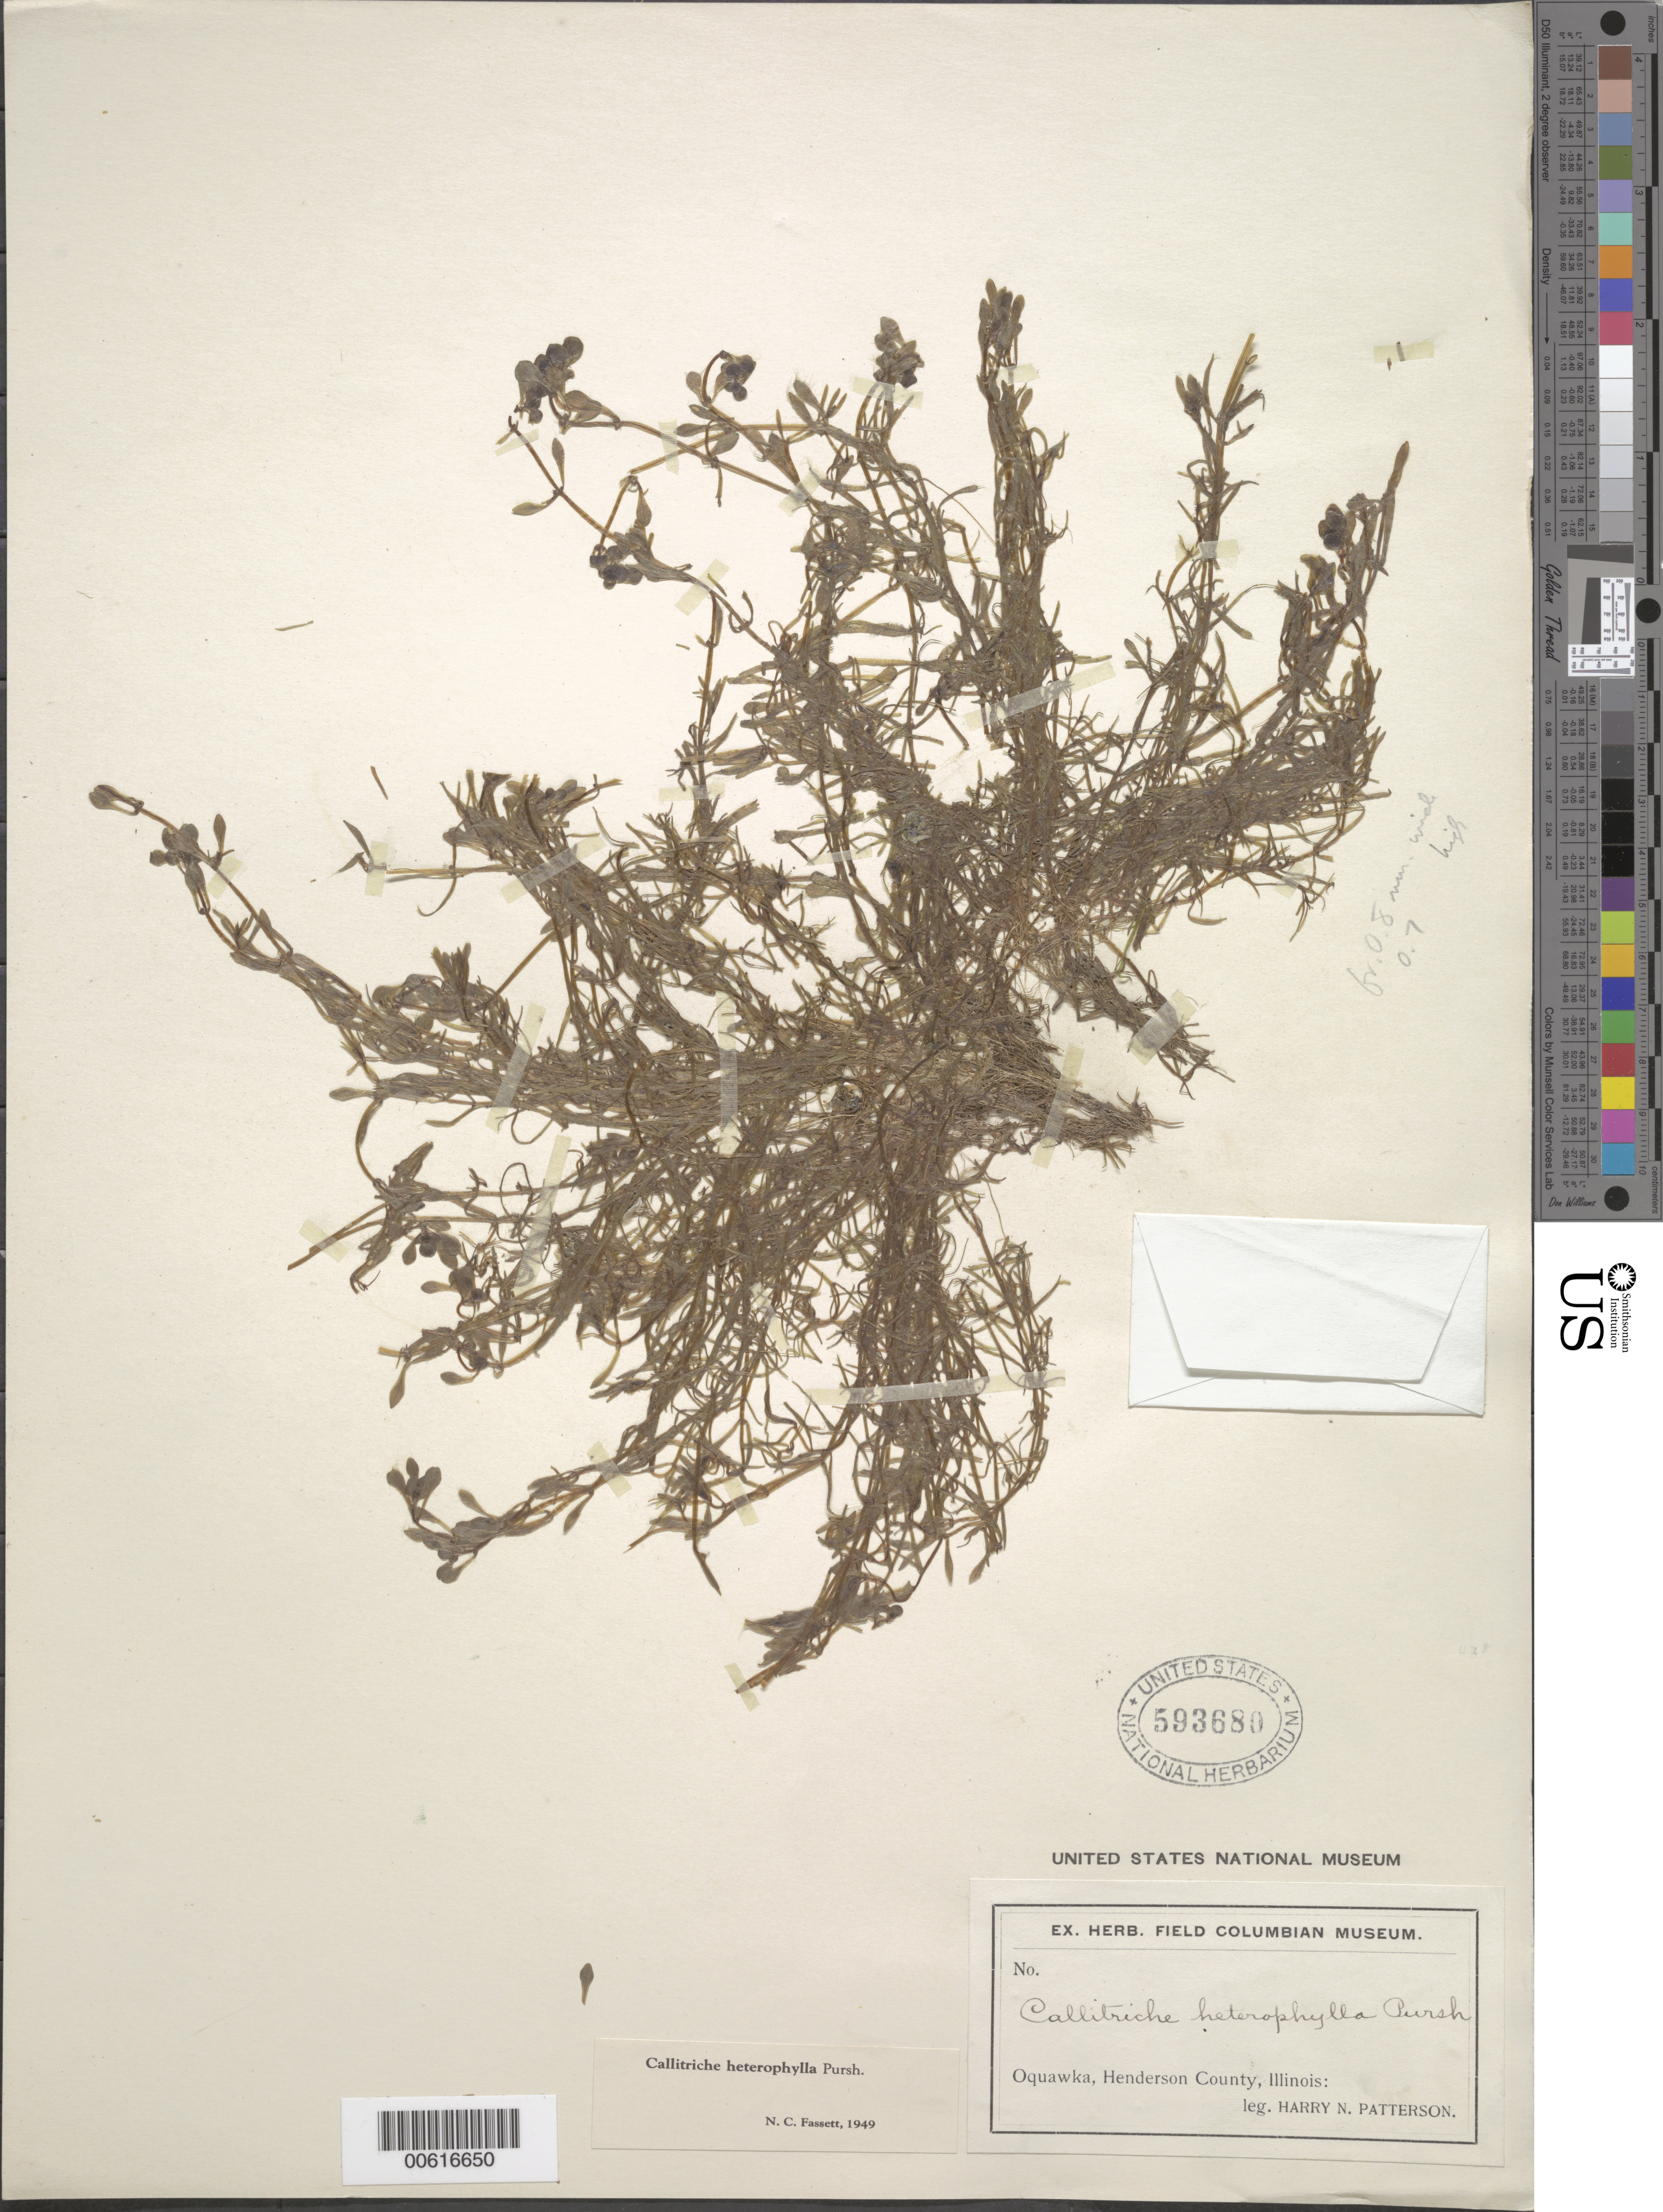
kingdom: Plantae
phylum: Tracheophyta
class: Magnoliopsida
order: Lamiales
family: Plantaginaceae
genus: Callitriche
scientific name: Callitriche heterophylla Pursh emend. Darby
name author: Pursh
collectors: H. N. Patterson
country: United States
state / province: Illinois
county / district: Henderson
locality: Oquawka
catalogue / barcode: US 593680